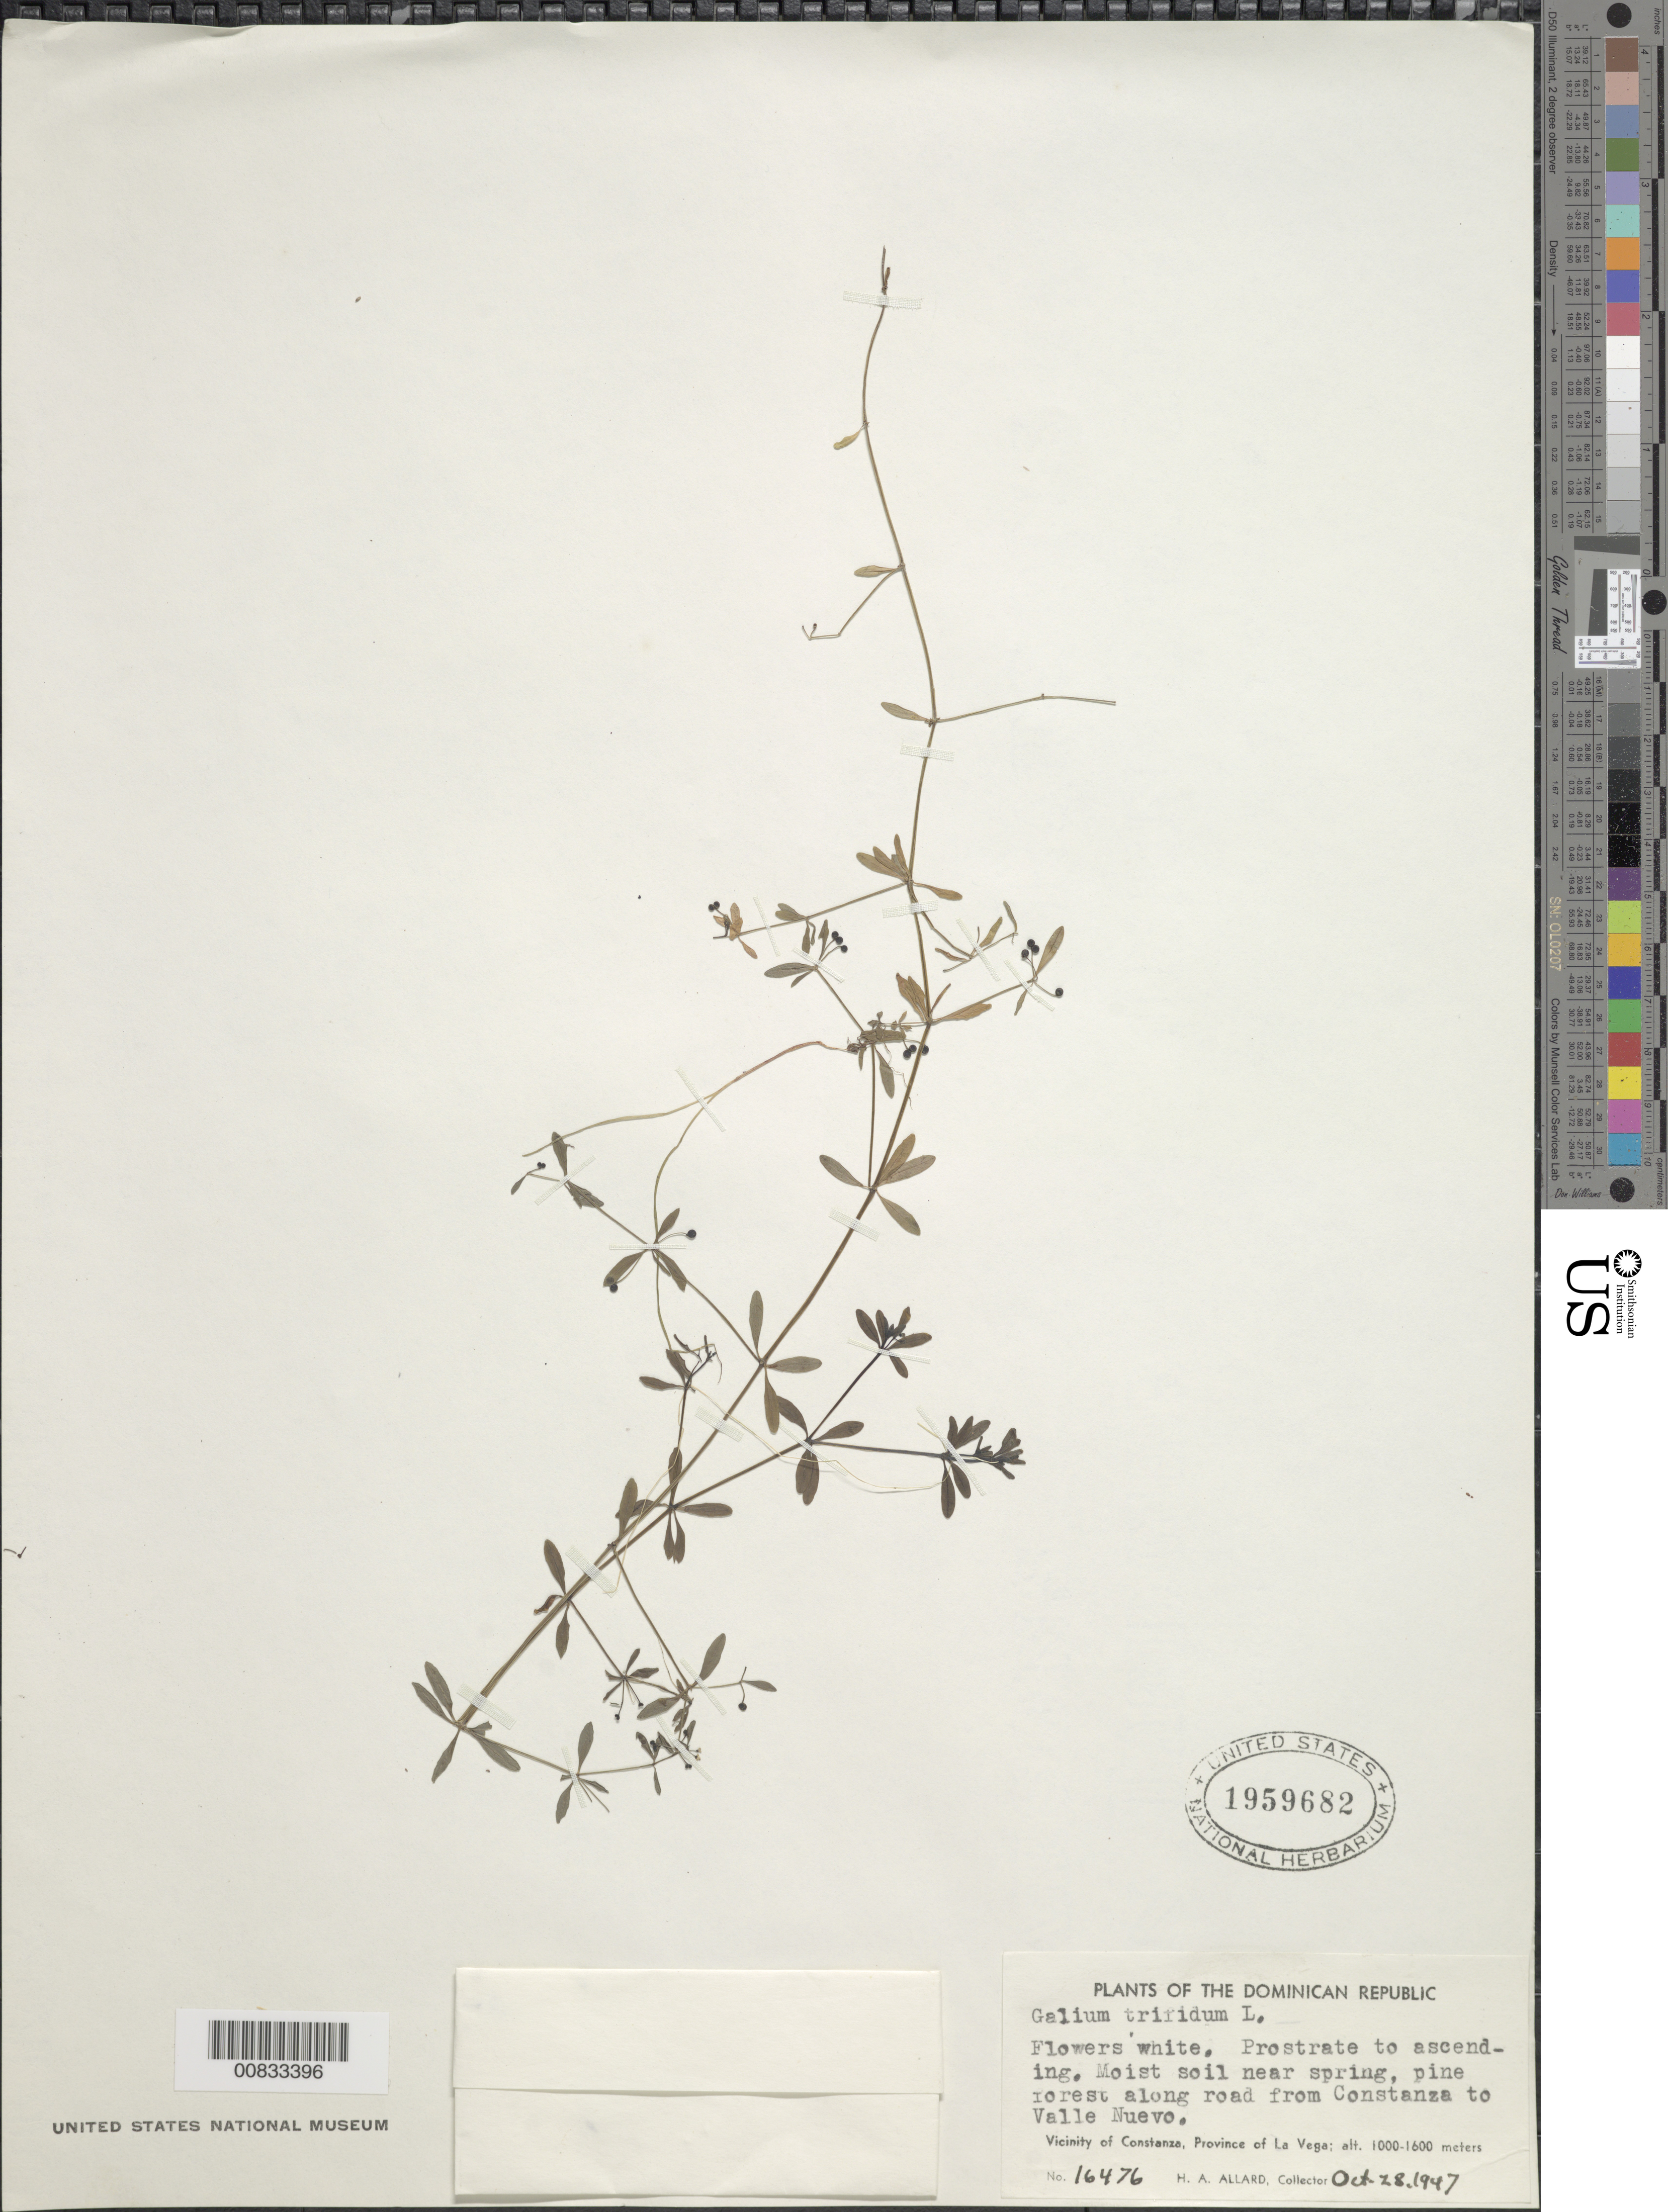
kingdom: Plantae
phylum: Tracheophyta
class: Magnoliopsida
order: Gentianales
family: Rubiaceae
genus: Galium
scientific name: Galium trifidum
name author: L.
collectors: H. A. Allard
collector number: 16476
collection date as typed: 28 Oct 1947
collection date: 1947-10-28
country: Dominican Republic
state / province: La Vega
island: Hispaniola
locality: Vicinity of Constanza, along road from Constanza to Valle Nuevo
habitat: Moist soil near spring in pine forest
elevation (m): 1000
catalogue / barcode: US 1959682